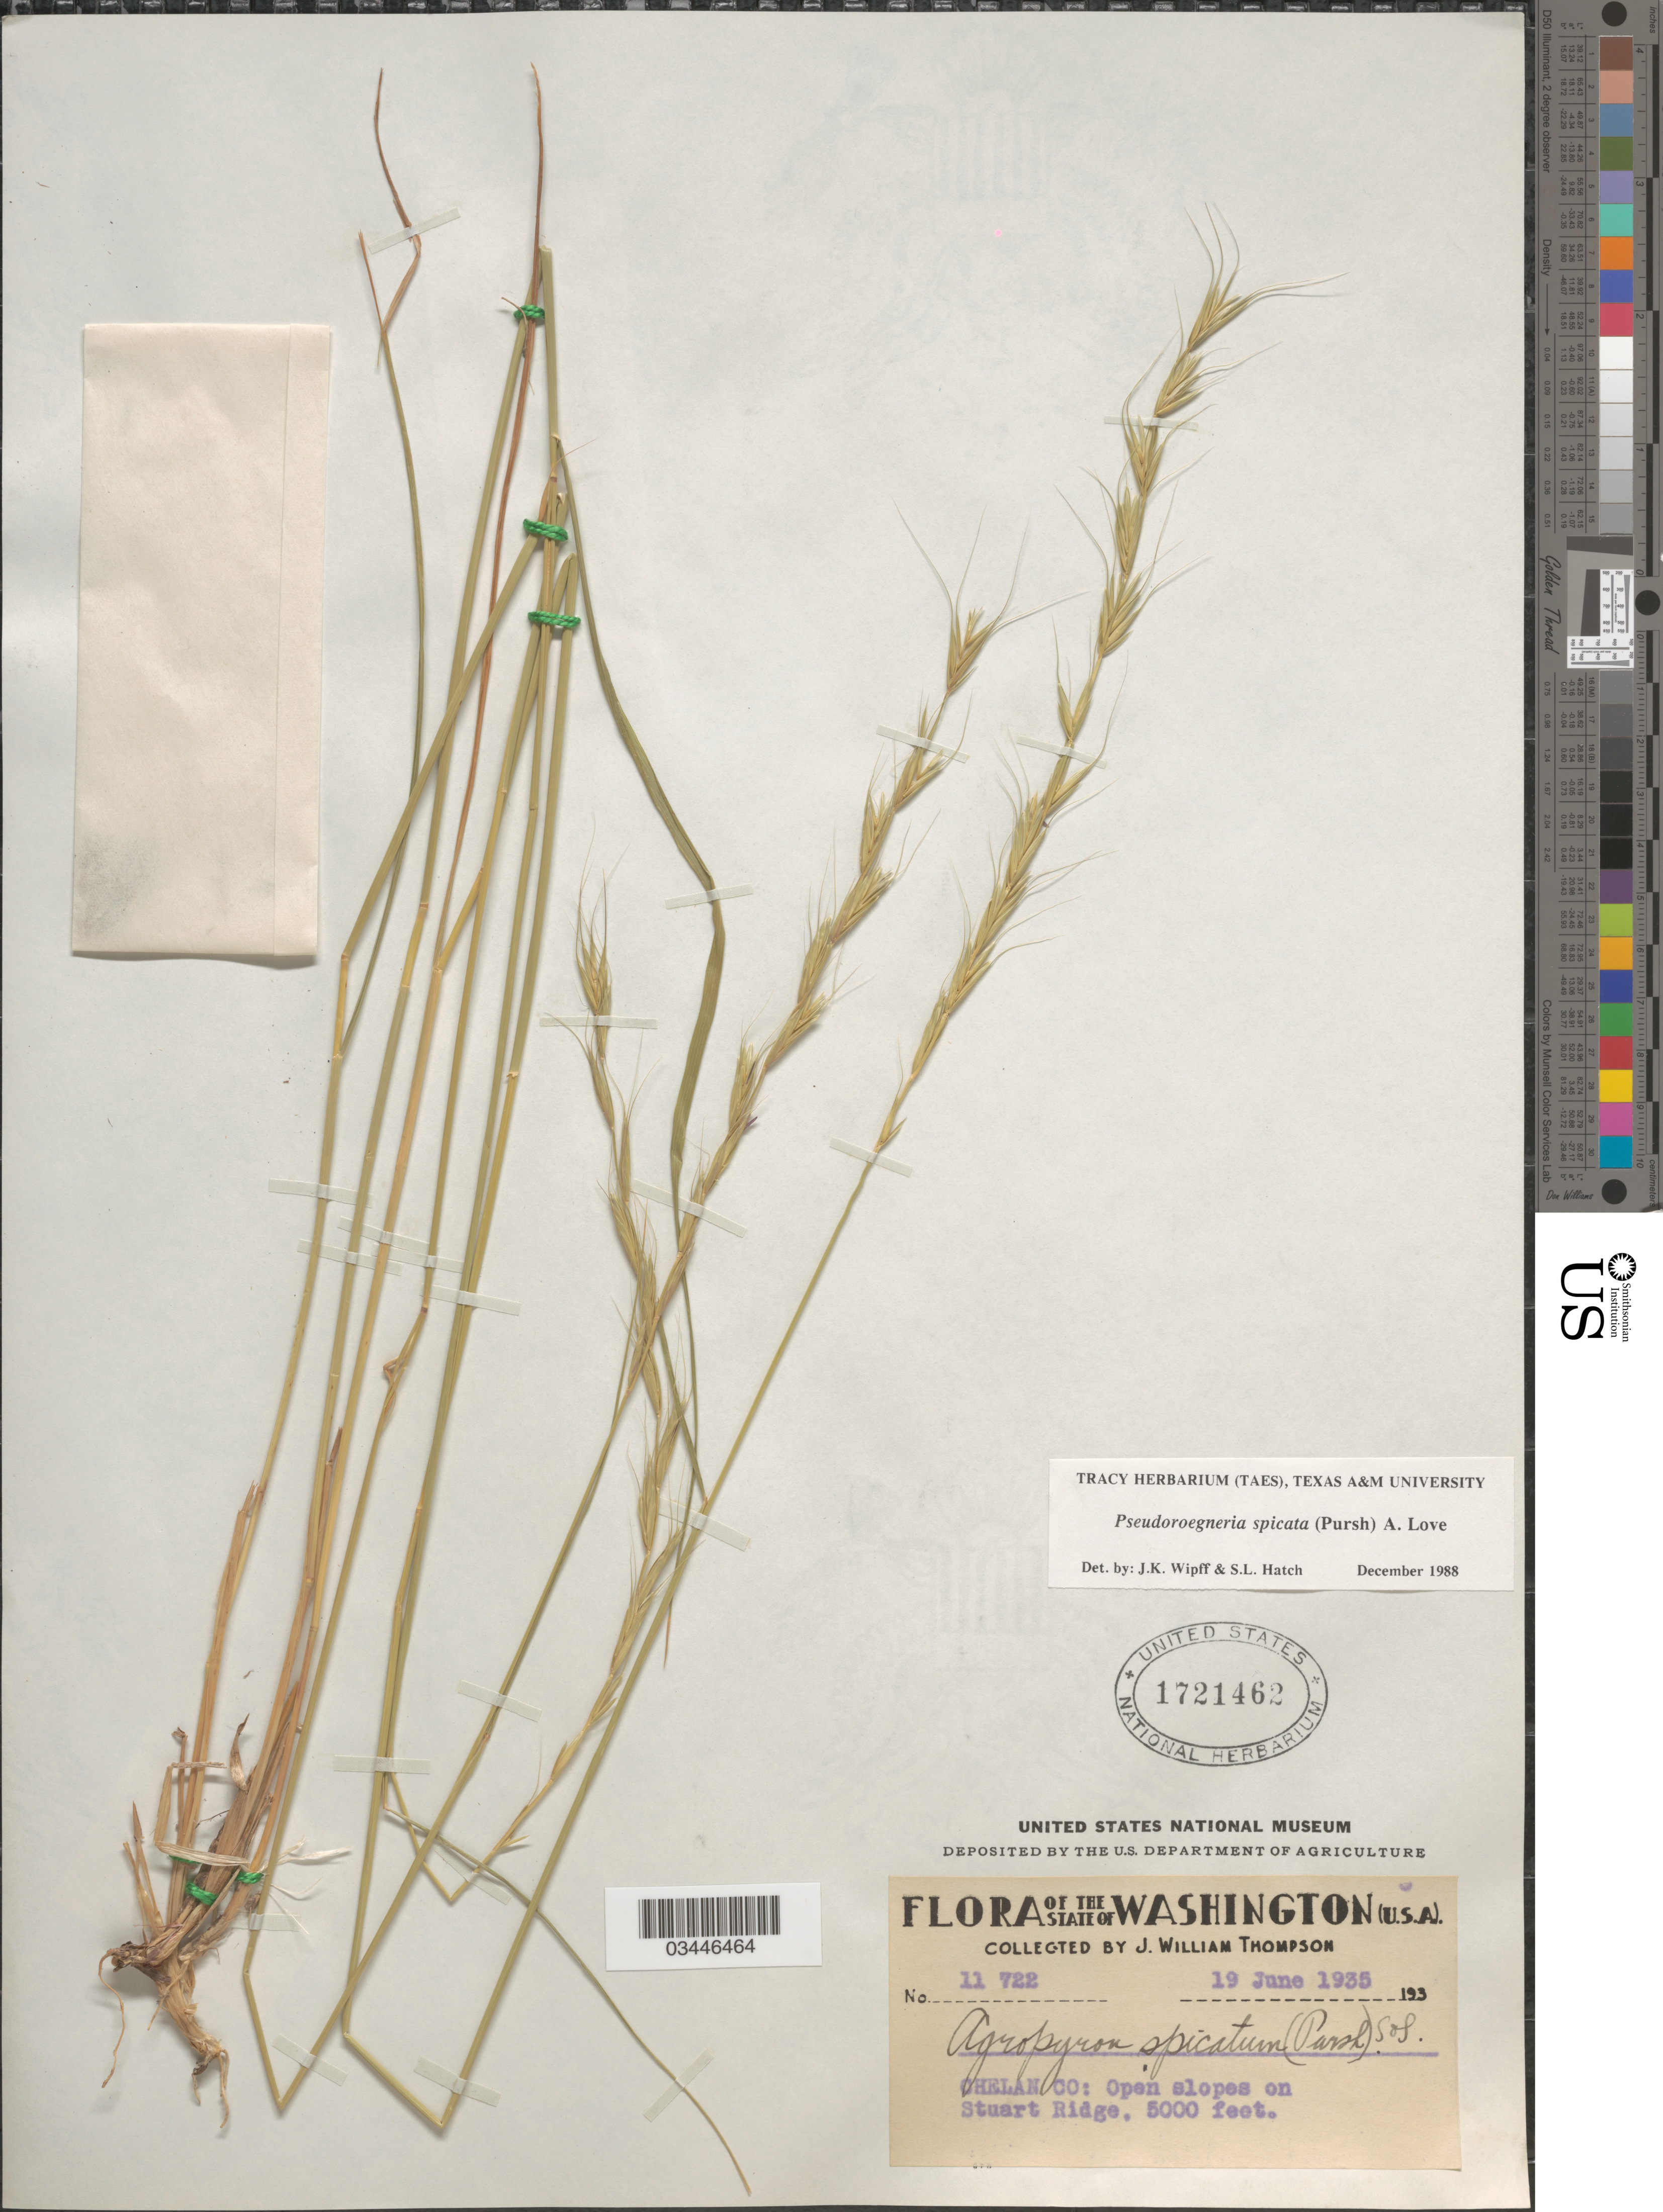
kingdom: Plantae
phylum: Tracheophyta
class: Liliopsida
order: Poales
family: Poaceae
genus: Pseudoroegneria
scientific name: Pseudoroegneria spicata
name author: (Pursh) Á. Löve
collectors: J. W. Thompson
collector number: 11722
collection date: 1935-06-19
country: United States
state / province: Washington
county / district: Chelan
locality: Chelan Co: Open slopes on Stuart Ridge.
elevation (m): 1524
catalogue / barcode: US 1721462